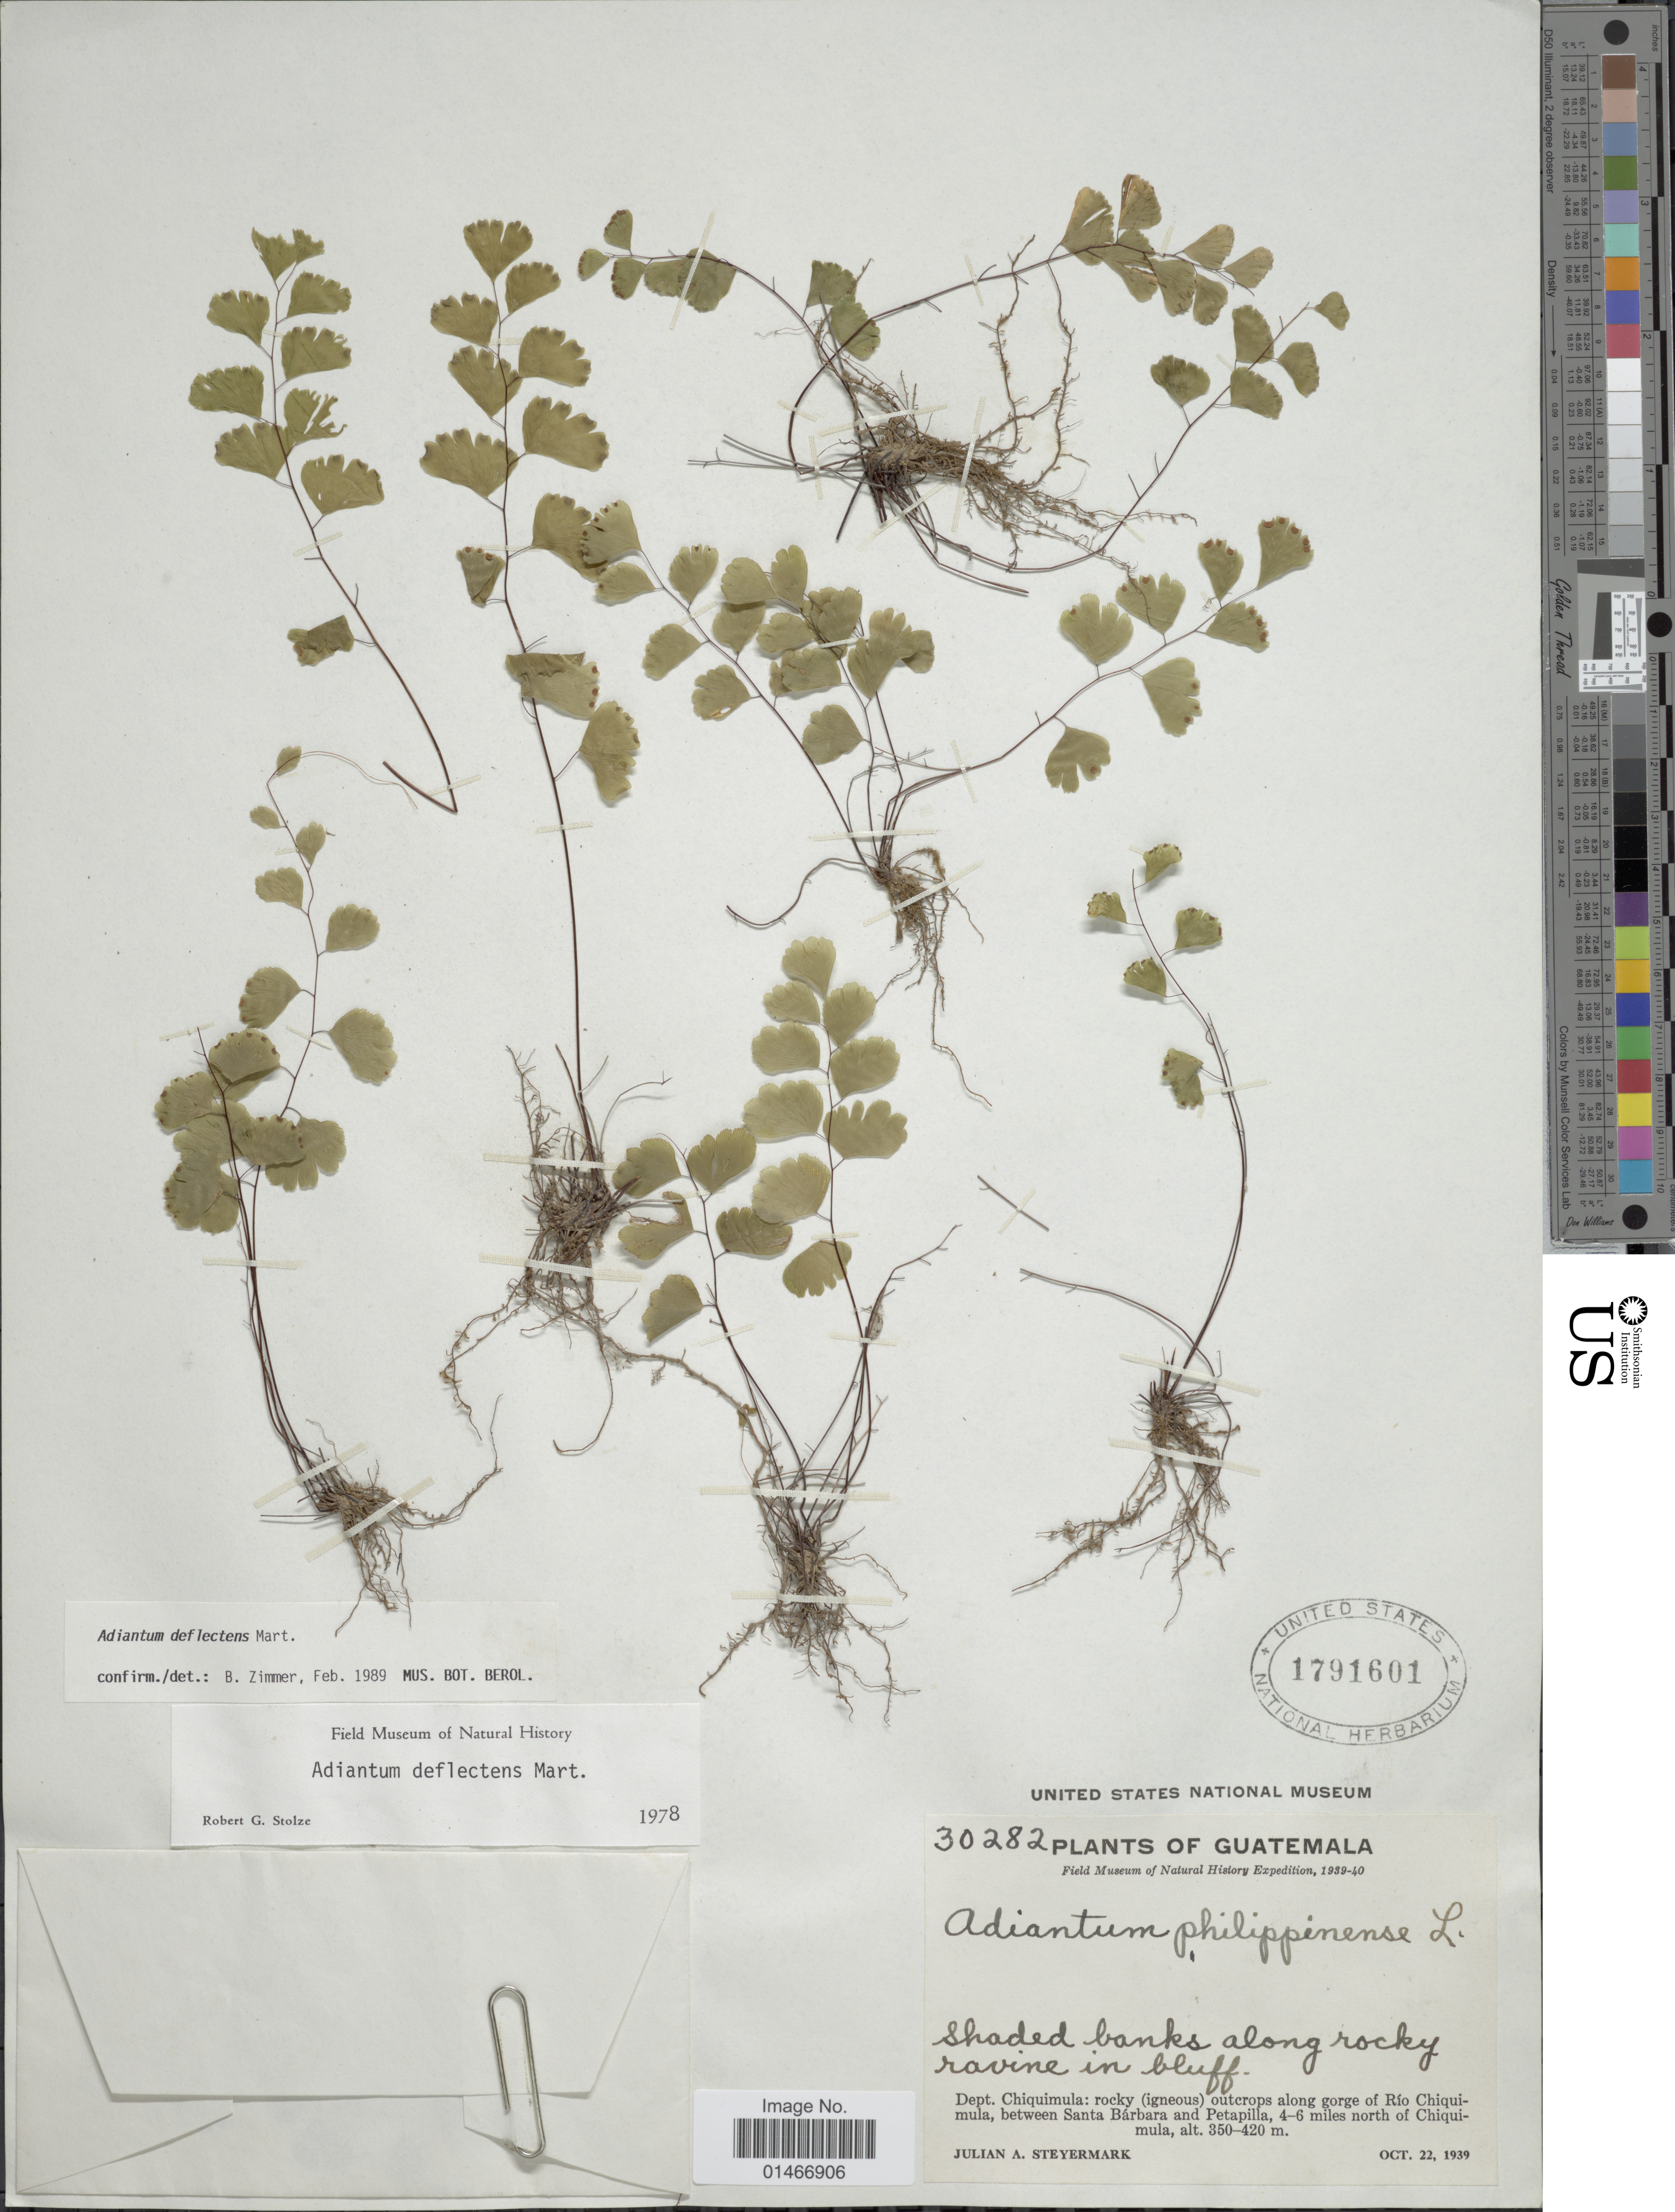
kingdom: Plantae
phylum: Tracheophyta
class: Polypodiopsida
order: Polypodiales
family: Pteridaceae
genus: Adiantum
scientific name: Adiantum deflectens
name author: Mart.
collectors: J. Steyermark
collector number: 30282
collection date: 1939-10-22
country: Guatemala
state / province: Chiquimula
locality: Dept. Chiquimula: rocky (igneous) outcrops along gorge of Rio Chiquimula, between Santa Barbara and Petapilla, 4-6 miles north of Chiquimula.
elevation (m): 350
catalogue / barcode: US 1791601